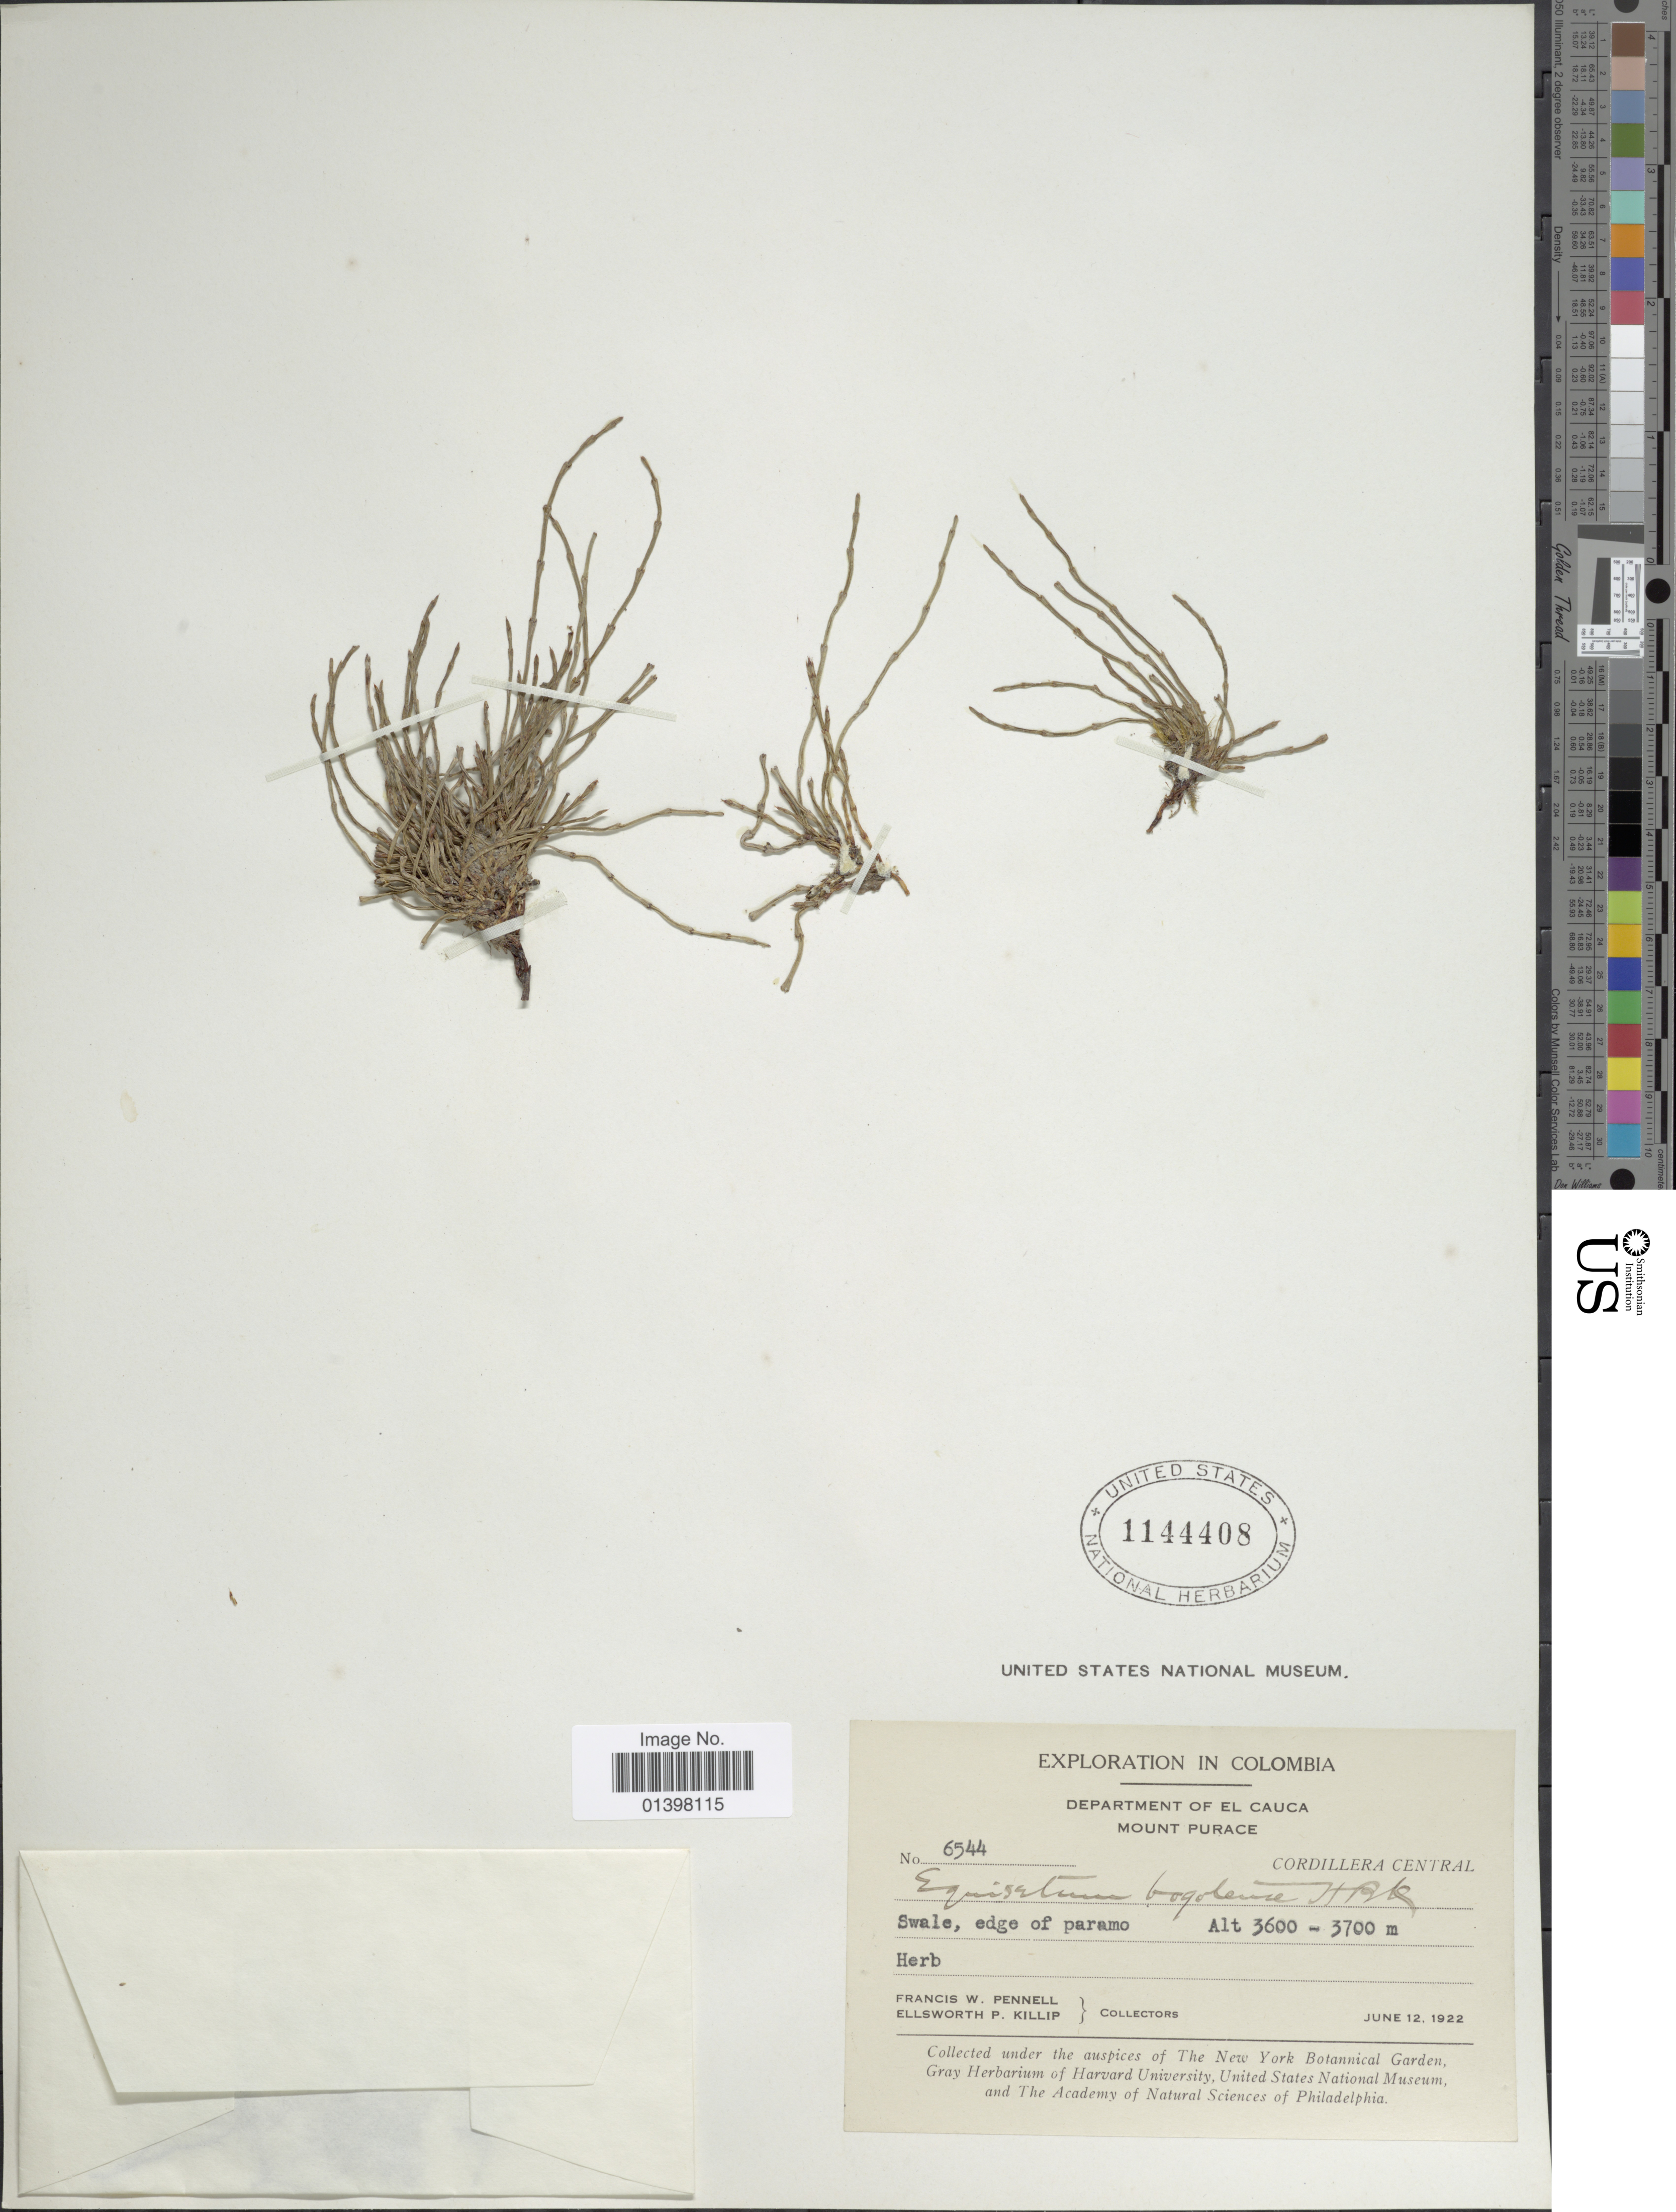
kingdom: Plantae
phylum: Tracheophyta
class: Polypodiopsida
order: Equisetales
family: Equisetaceae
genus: Equisetum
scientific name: Equisetum bogotense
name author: Kunth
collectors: F. W. Pennell & E. P. Killip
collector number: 6544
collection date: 1922-06-12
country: Colombia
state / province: Cauca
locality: Department of El Cauca Mount Purace, Cordillera Central, Swale, edge of paramo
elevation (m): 3600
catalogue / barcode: US 1144408